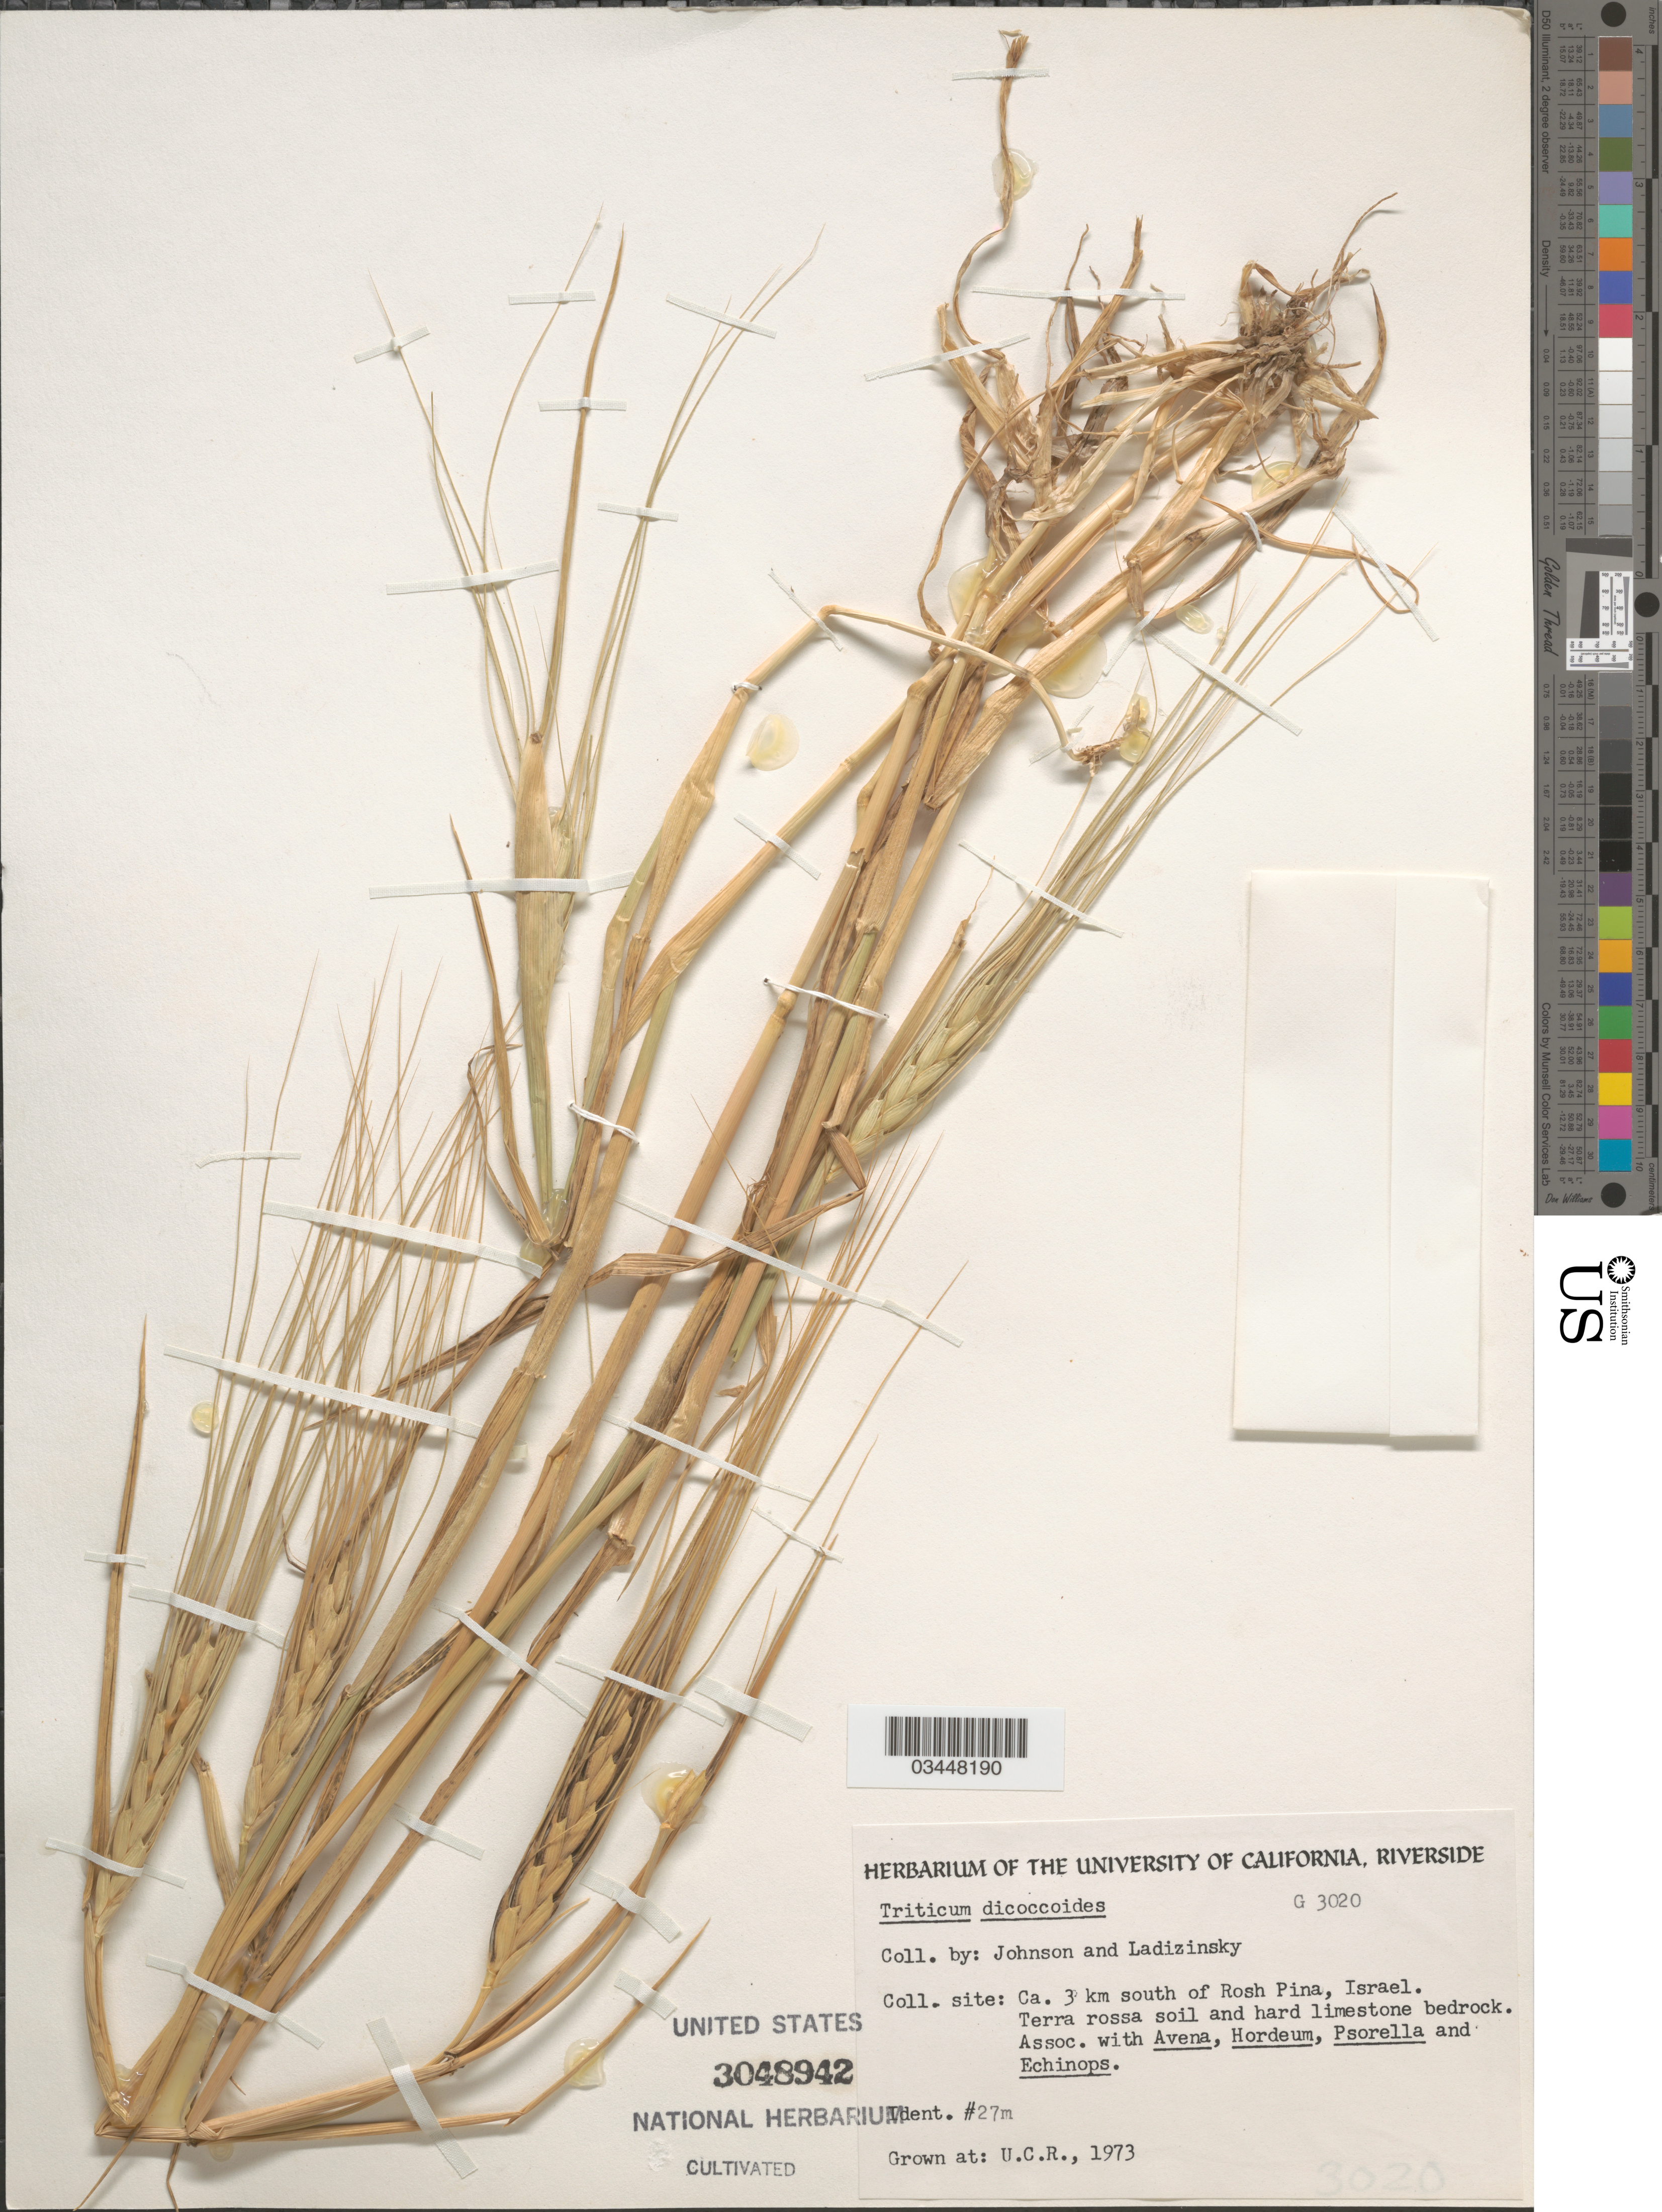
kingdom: Plantae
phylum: Tracheophyta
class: Liliopsida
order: Poales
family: Poaceae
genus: Triticum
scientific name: Triticum dicoccoides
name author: (Körn.) Körn. ex Schweinf.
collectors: ex herb. Univ. of California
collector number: G3020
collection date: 1973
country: United States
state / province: California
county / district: Riverside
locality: U.C.R.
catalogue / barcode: US 3048942